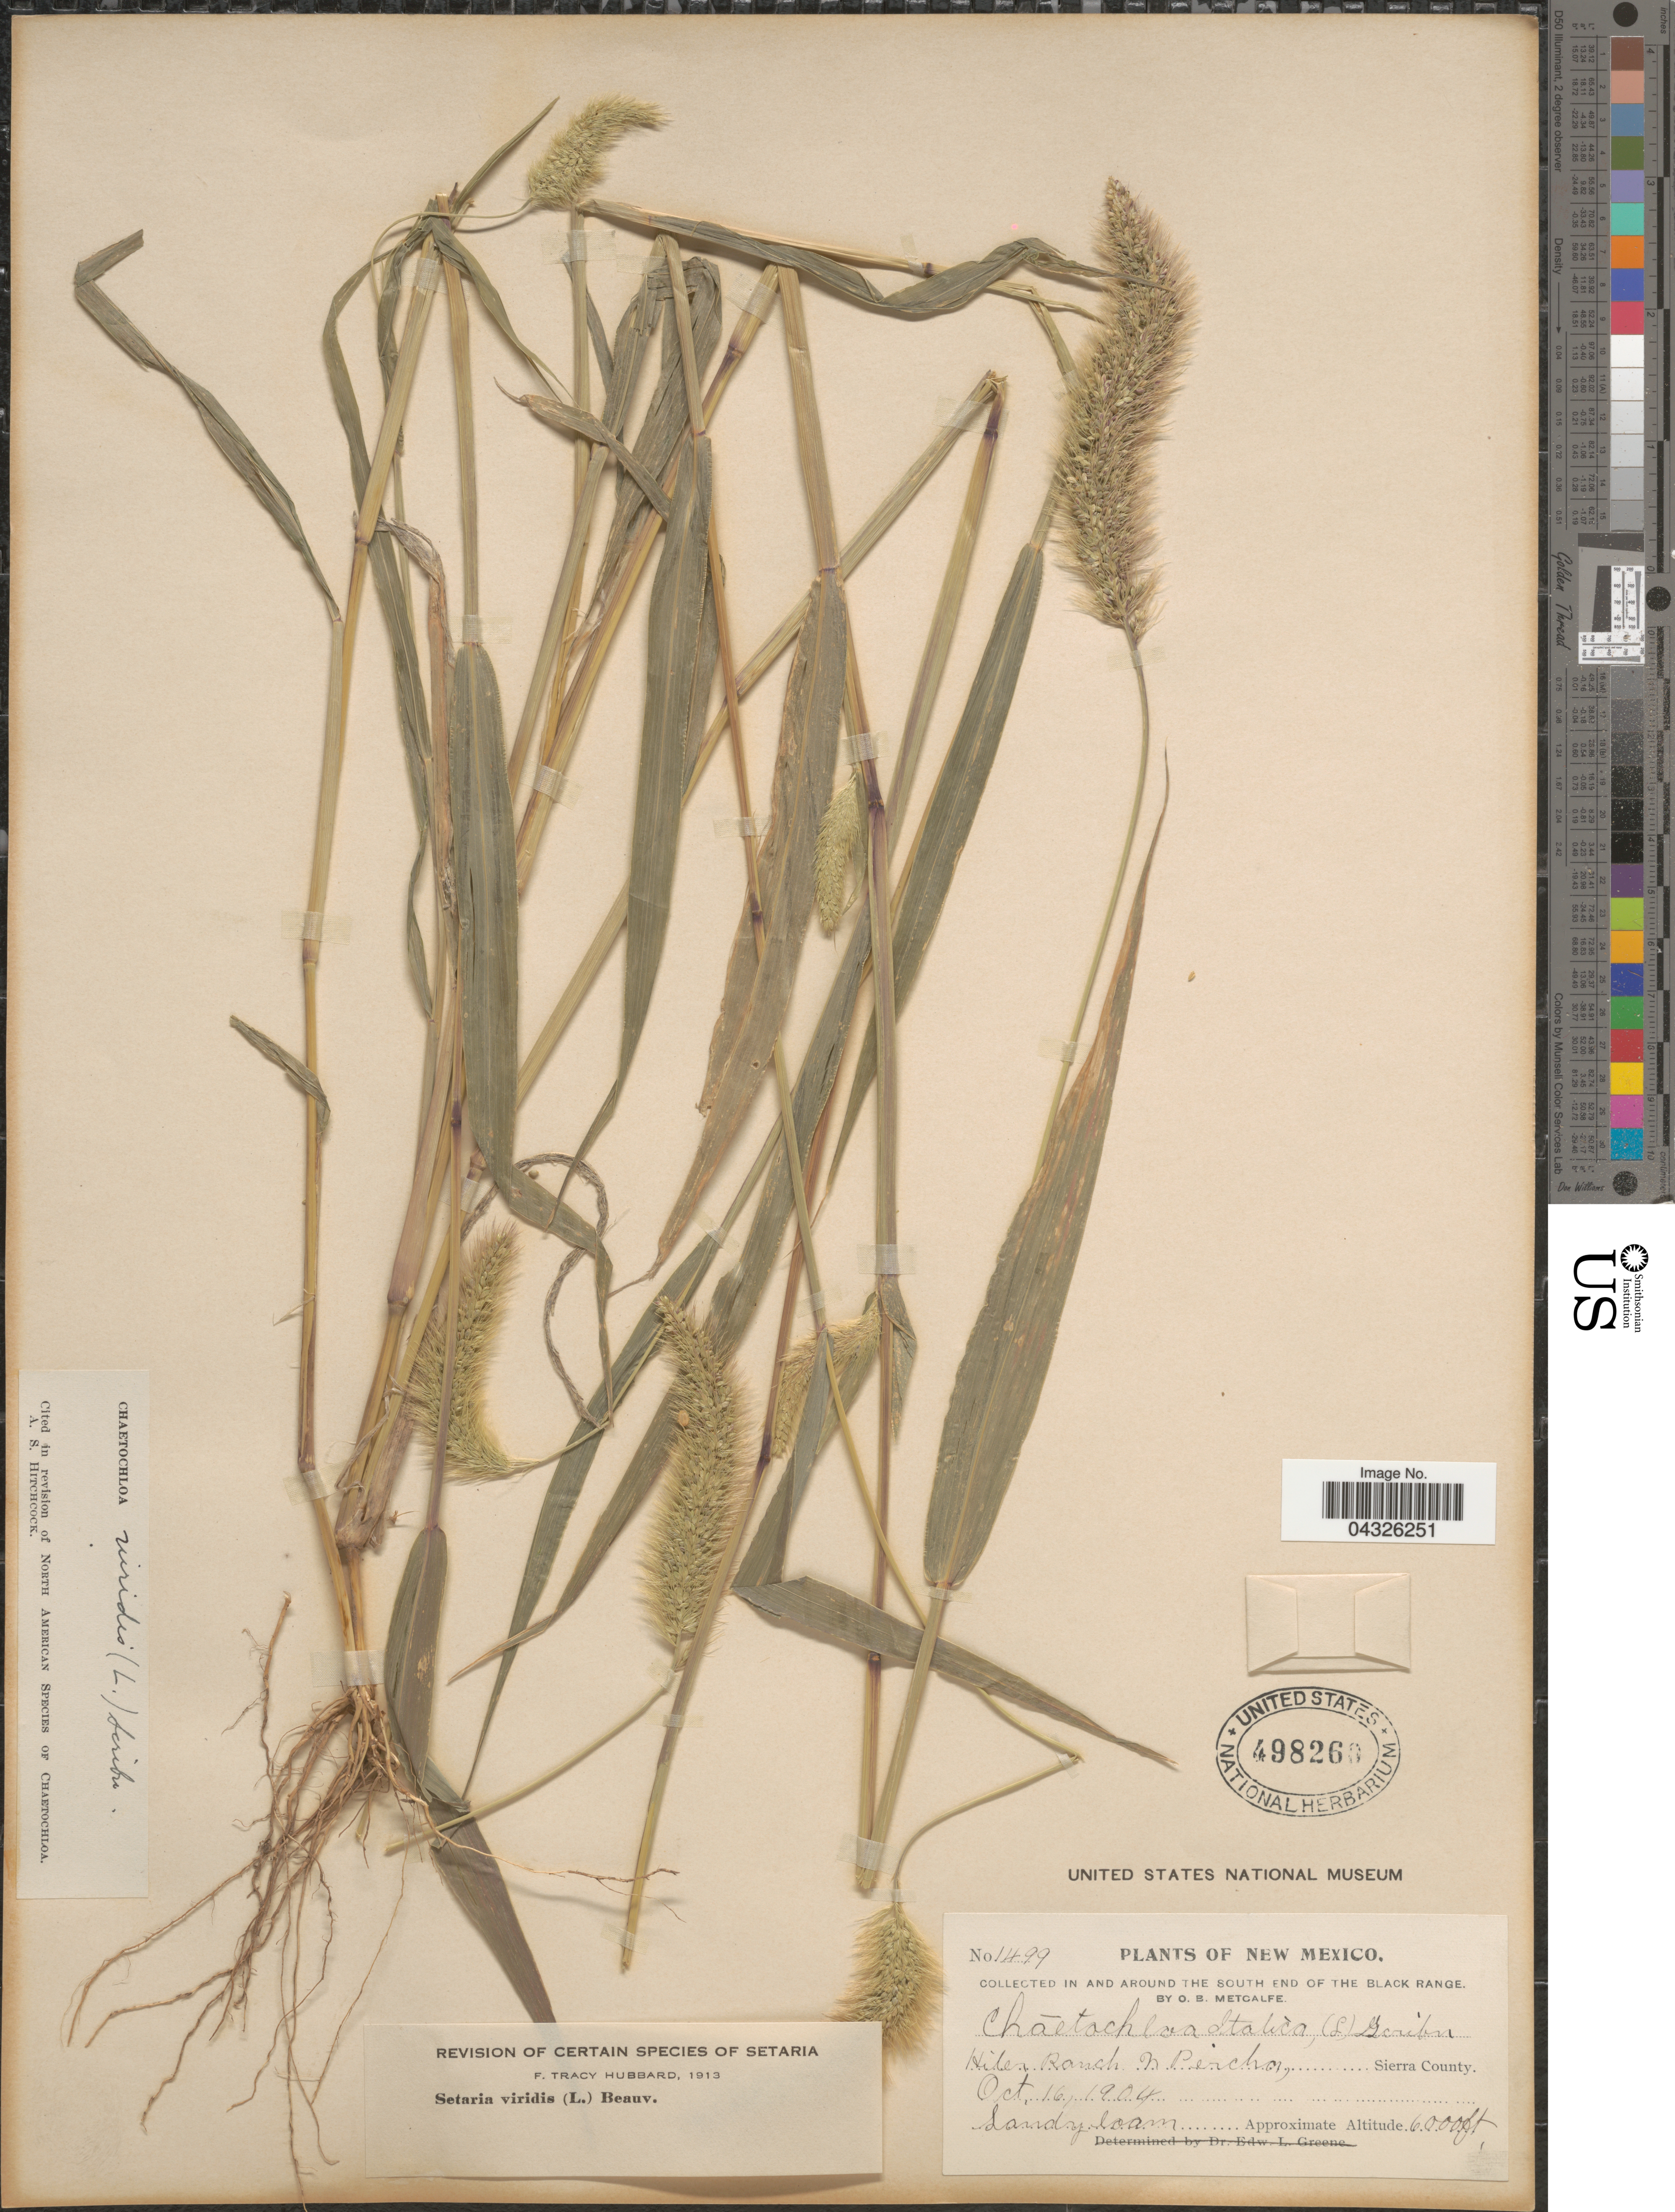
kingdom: Plantae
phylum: Tracheophyta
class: Liliopsida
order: Poales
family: Poaceae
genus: Setaria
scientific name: Setaria viridis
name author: (L.) P. Beauv.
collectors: O. B. Metcalfe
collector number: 1499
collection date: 1904-10-16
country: United States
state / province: New Mexico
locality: In and around the South end of the Black Range. Hiler Ranch N Percha, Sierra County.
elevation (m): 1829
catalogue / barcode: US 498260